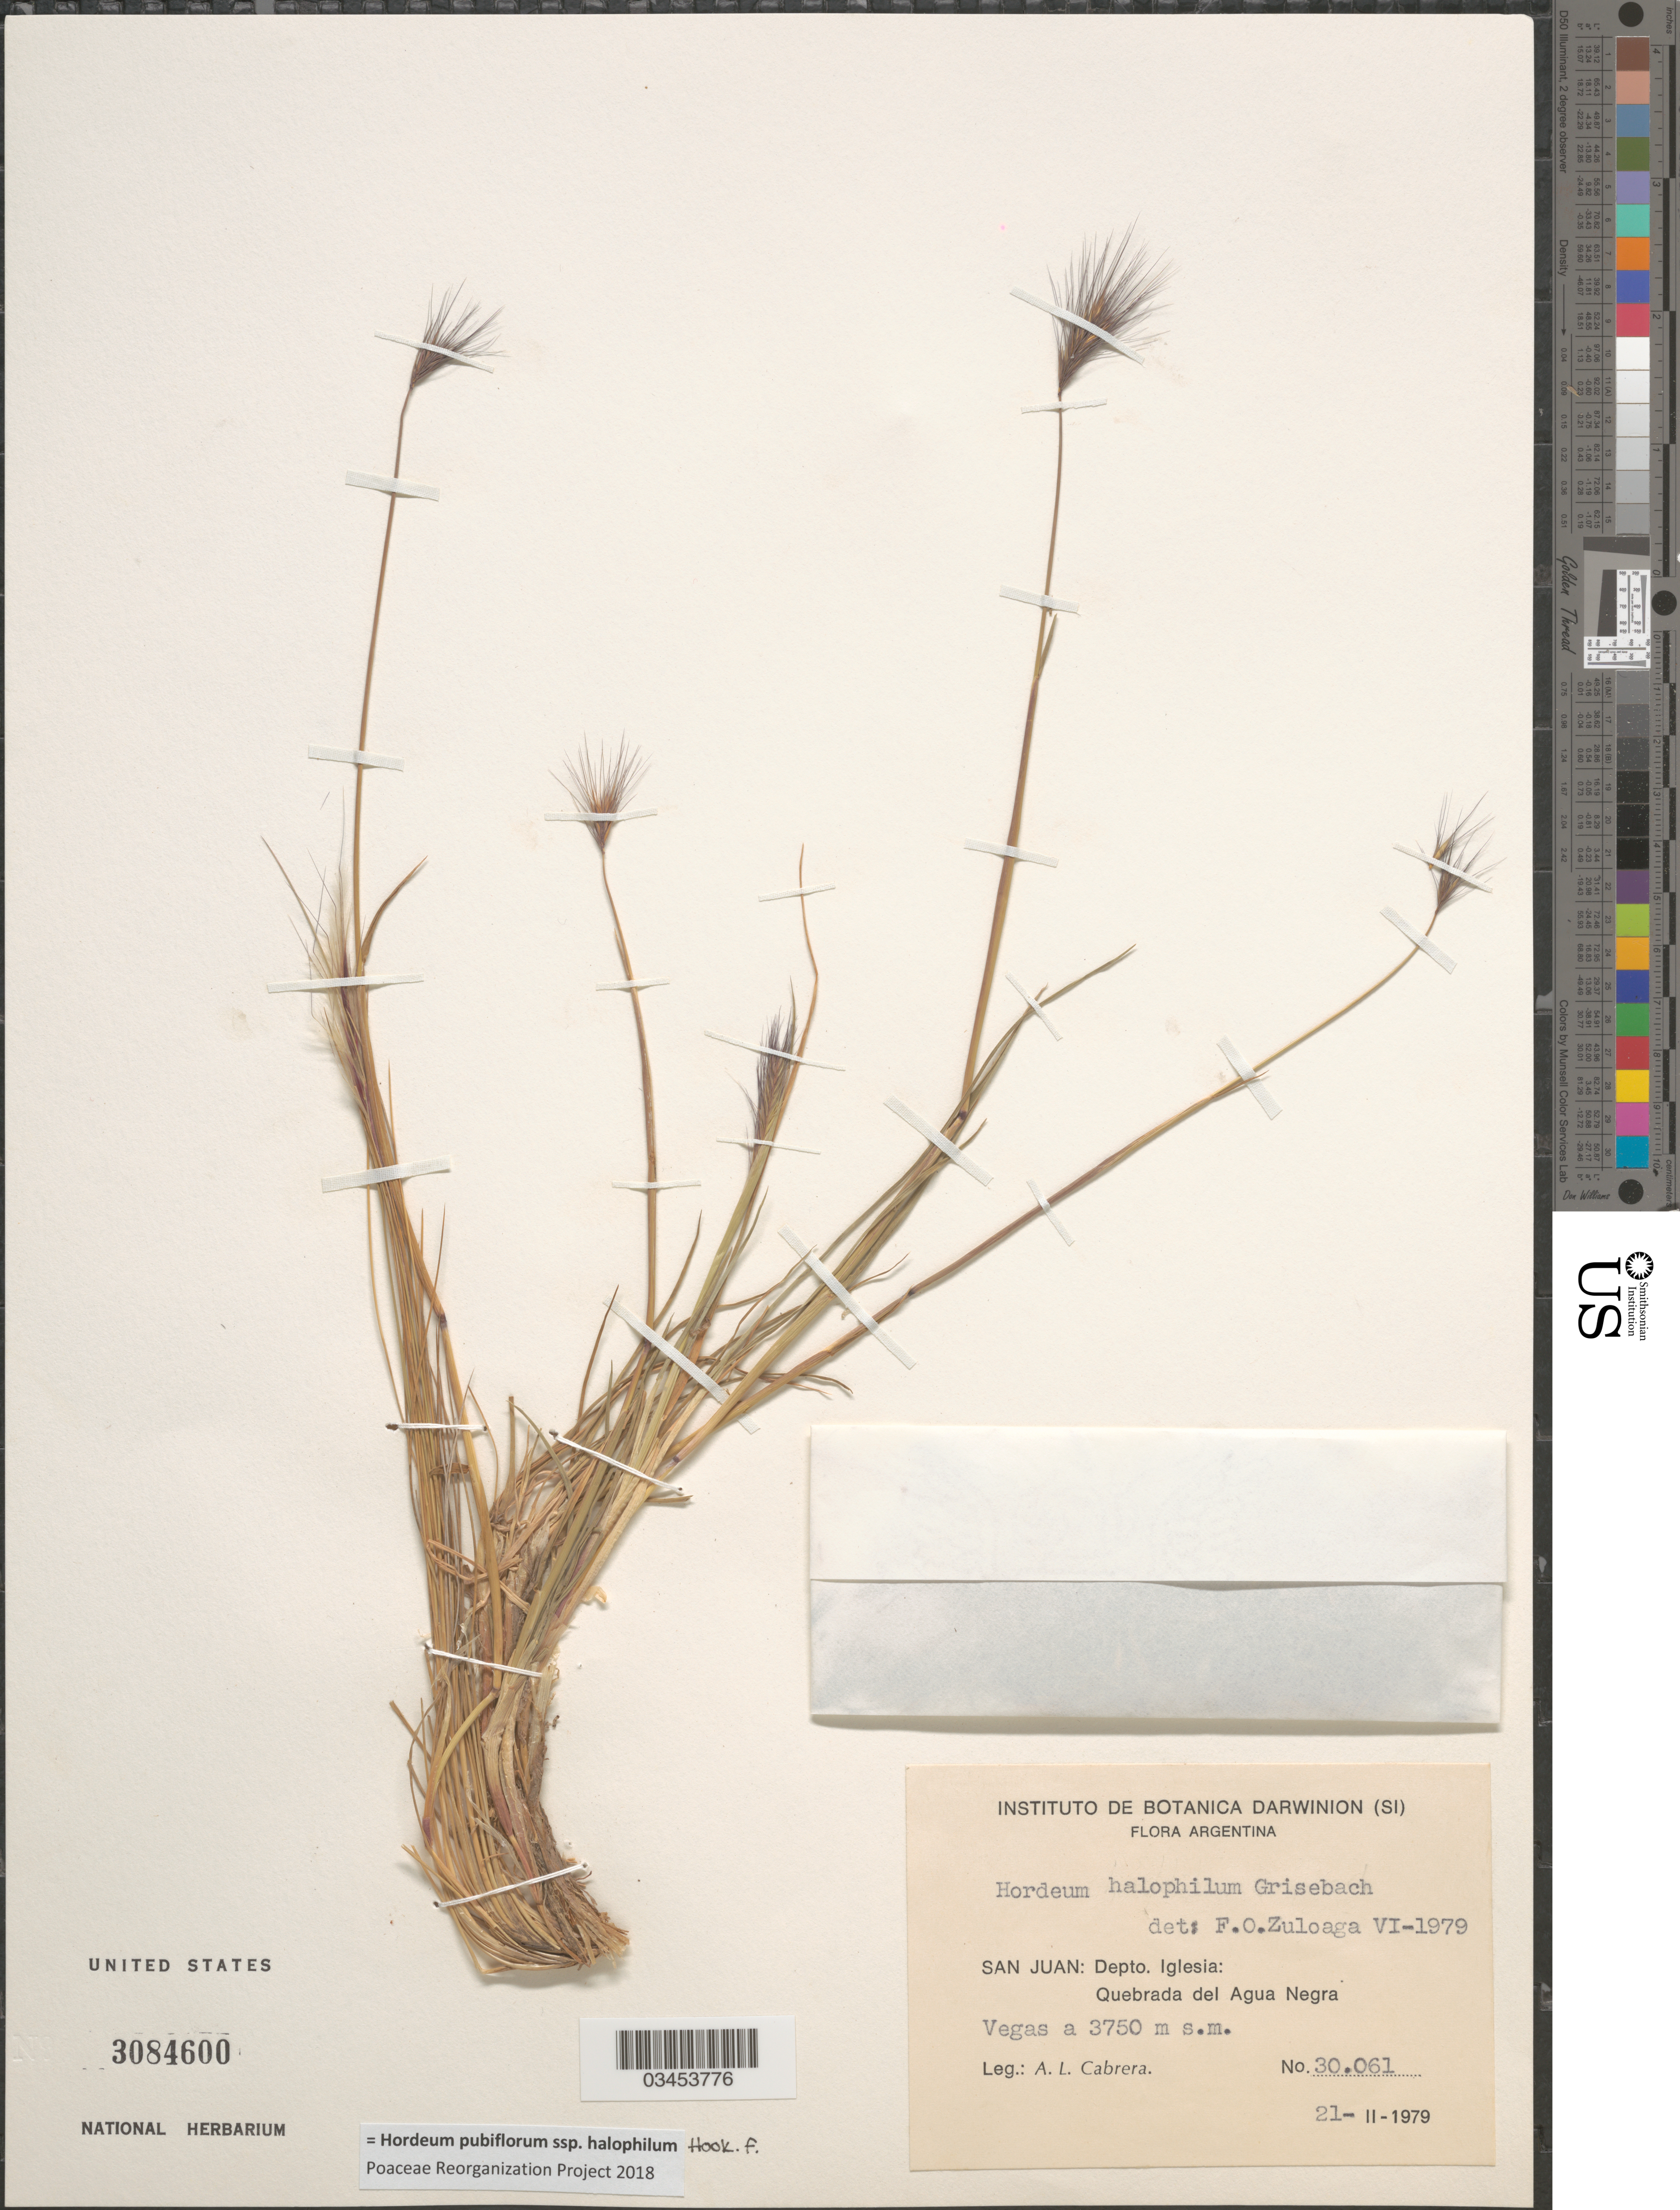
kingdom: Plantae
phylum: Tracheophyta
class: Liliopsida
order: Poales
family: Poaceae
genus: Hordeum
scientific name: Hordeum pubiflorum subsp. halophilum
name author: Hook. f.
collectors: A. L. Cabrera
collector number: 30061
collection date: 1979-02-21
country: Argentina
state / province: San Juan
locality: Depto: Iglesia; Quebrada del Agua Negra. Vegas.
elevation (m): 3750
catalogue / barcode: US 3084600